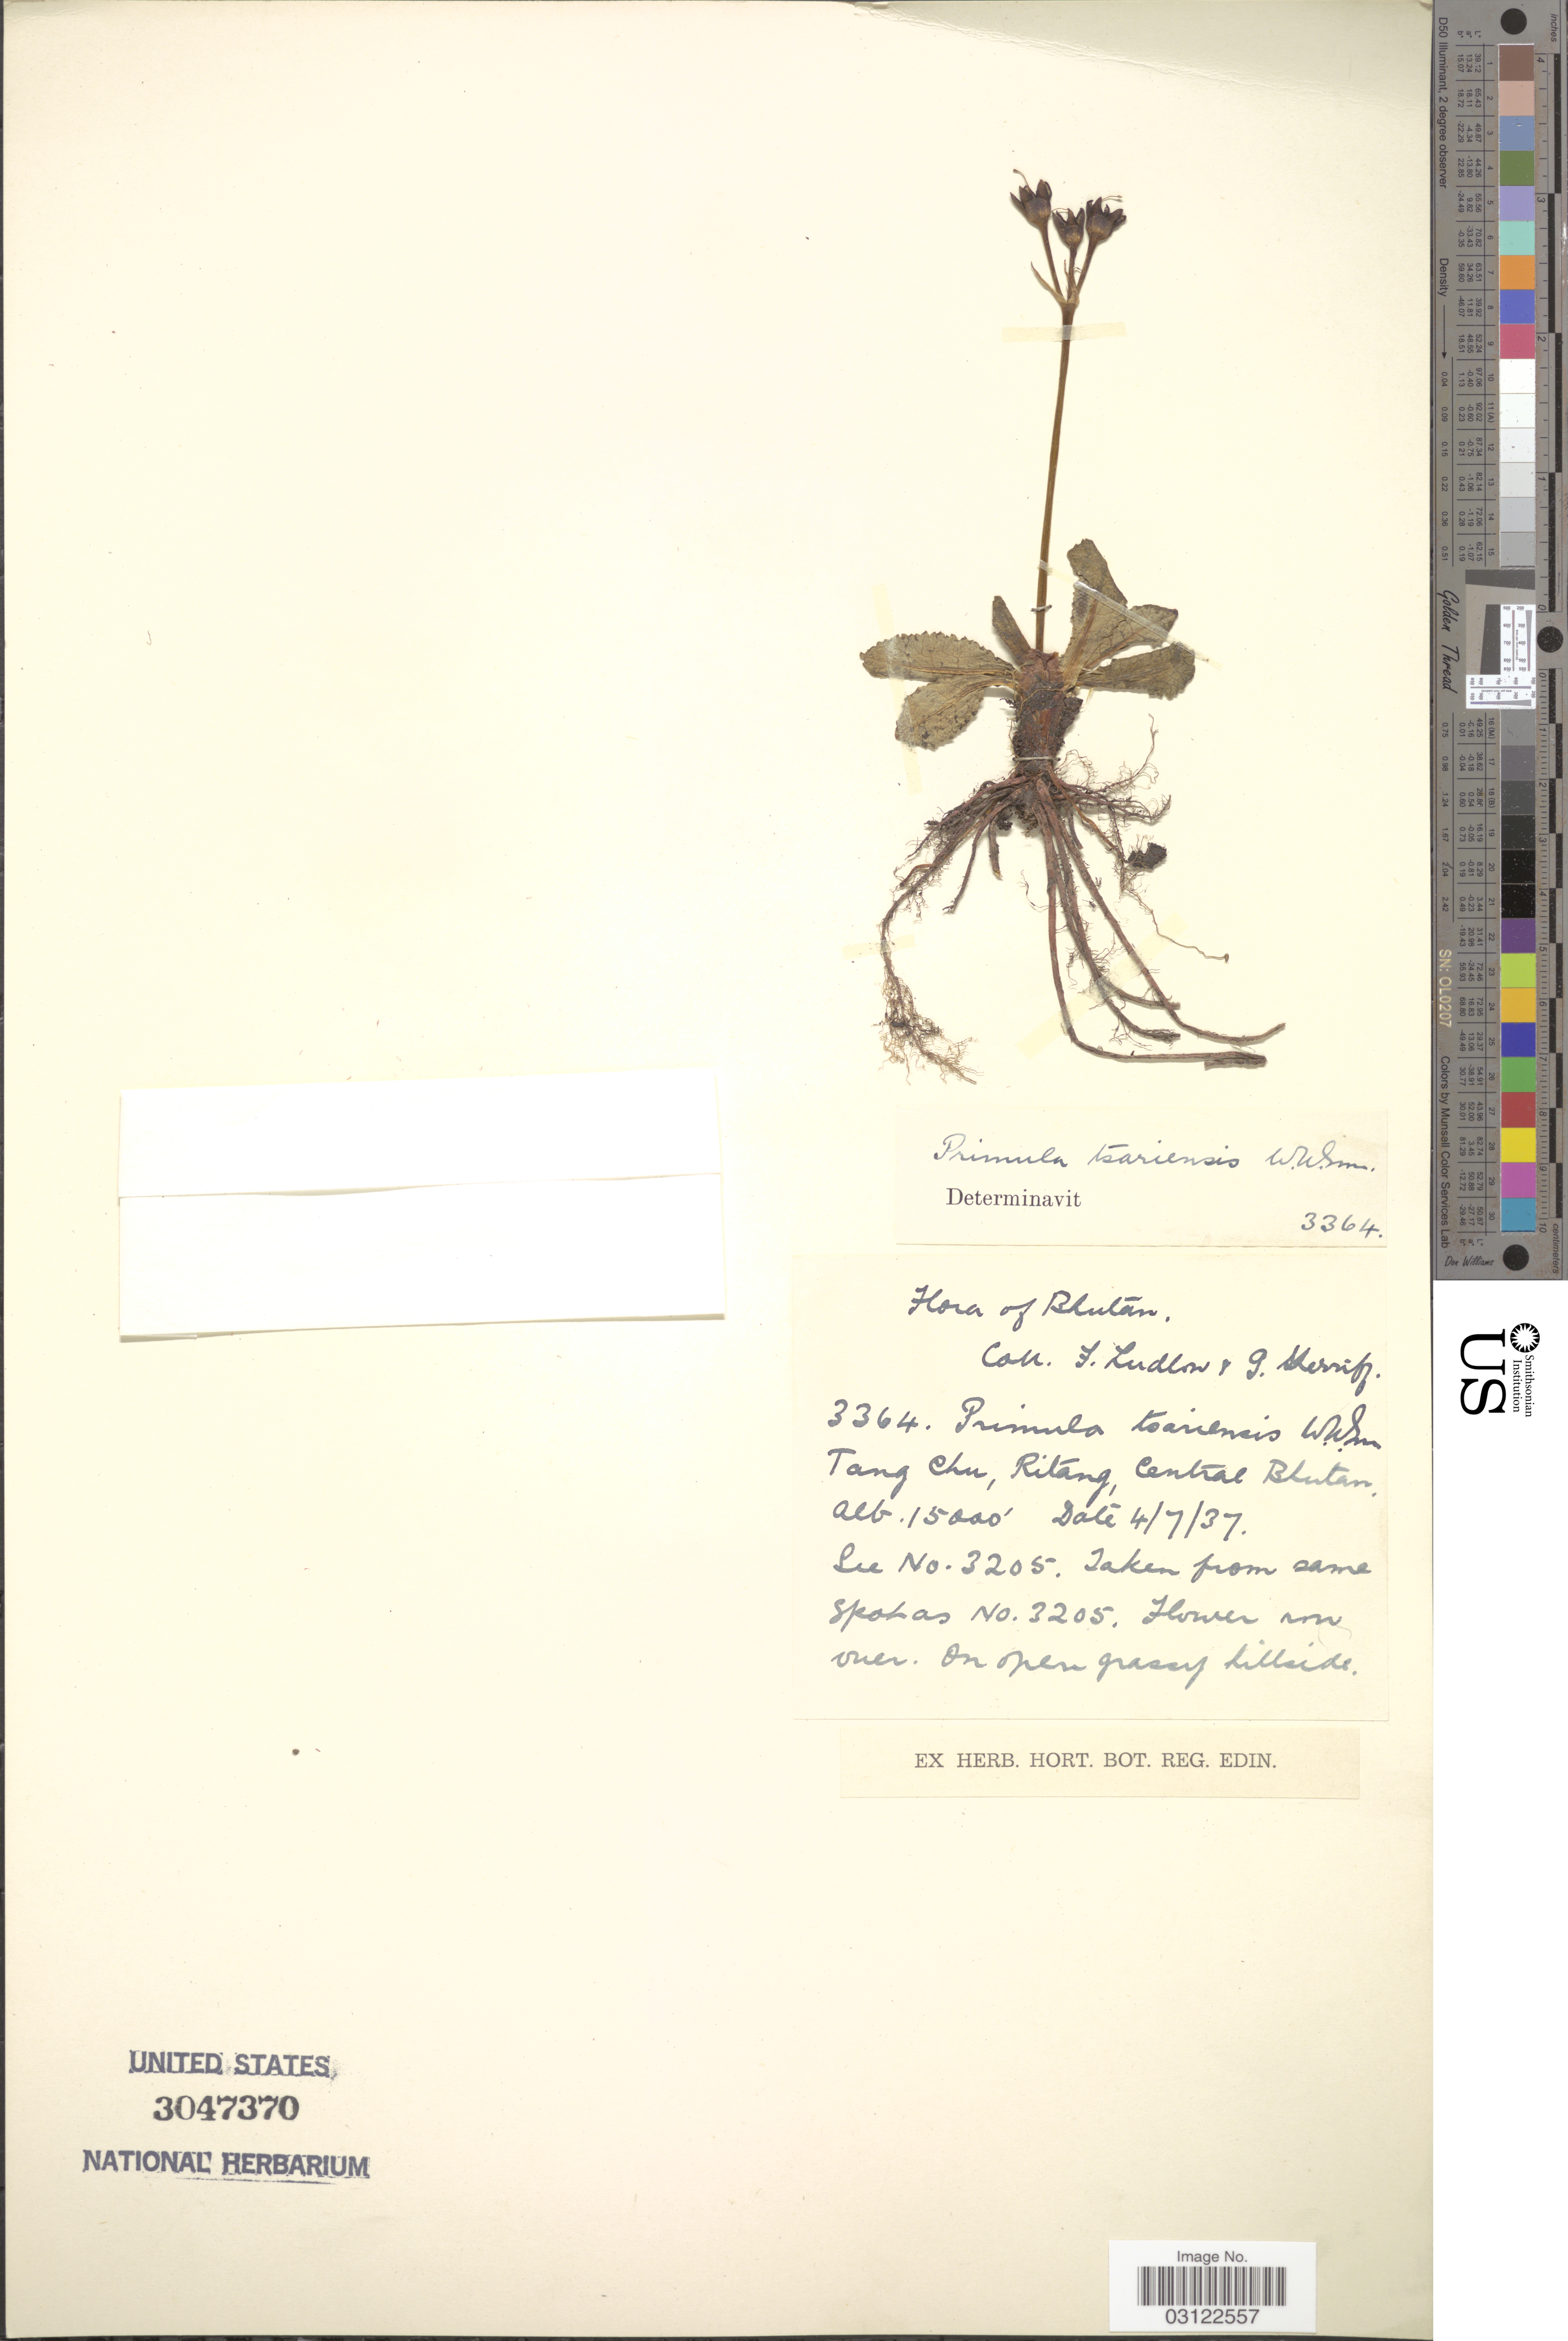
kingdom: Plantae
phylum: Tracheophyta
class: Magnoliopsida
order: Ericales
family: Primulaceae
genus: Primula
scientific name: Primula tsariensis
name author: W.W. Sm.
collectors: F. Ludlow & G. Sherriff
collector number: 3364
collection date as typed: Transcribed d/m/y: 4/7/37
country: Bhutan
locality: Tang chu, Ritang, Central Bhutan.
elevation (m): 4572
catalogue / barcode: US 3047370